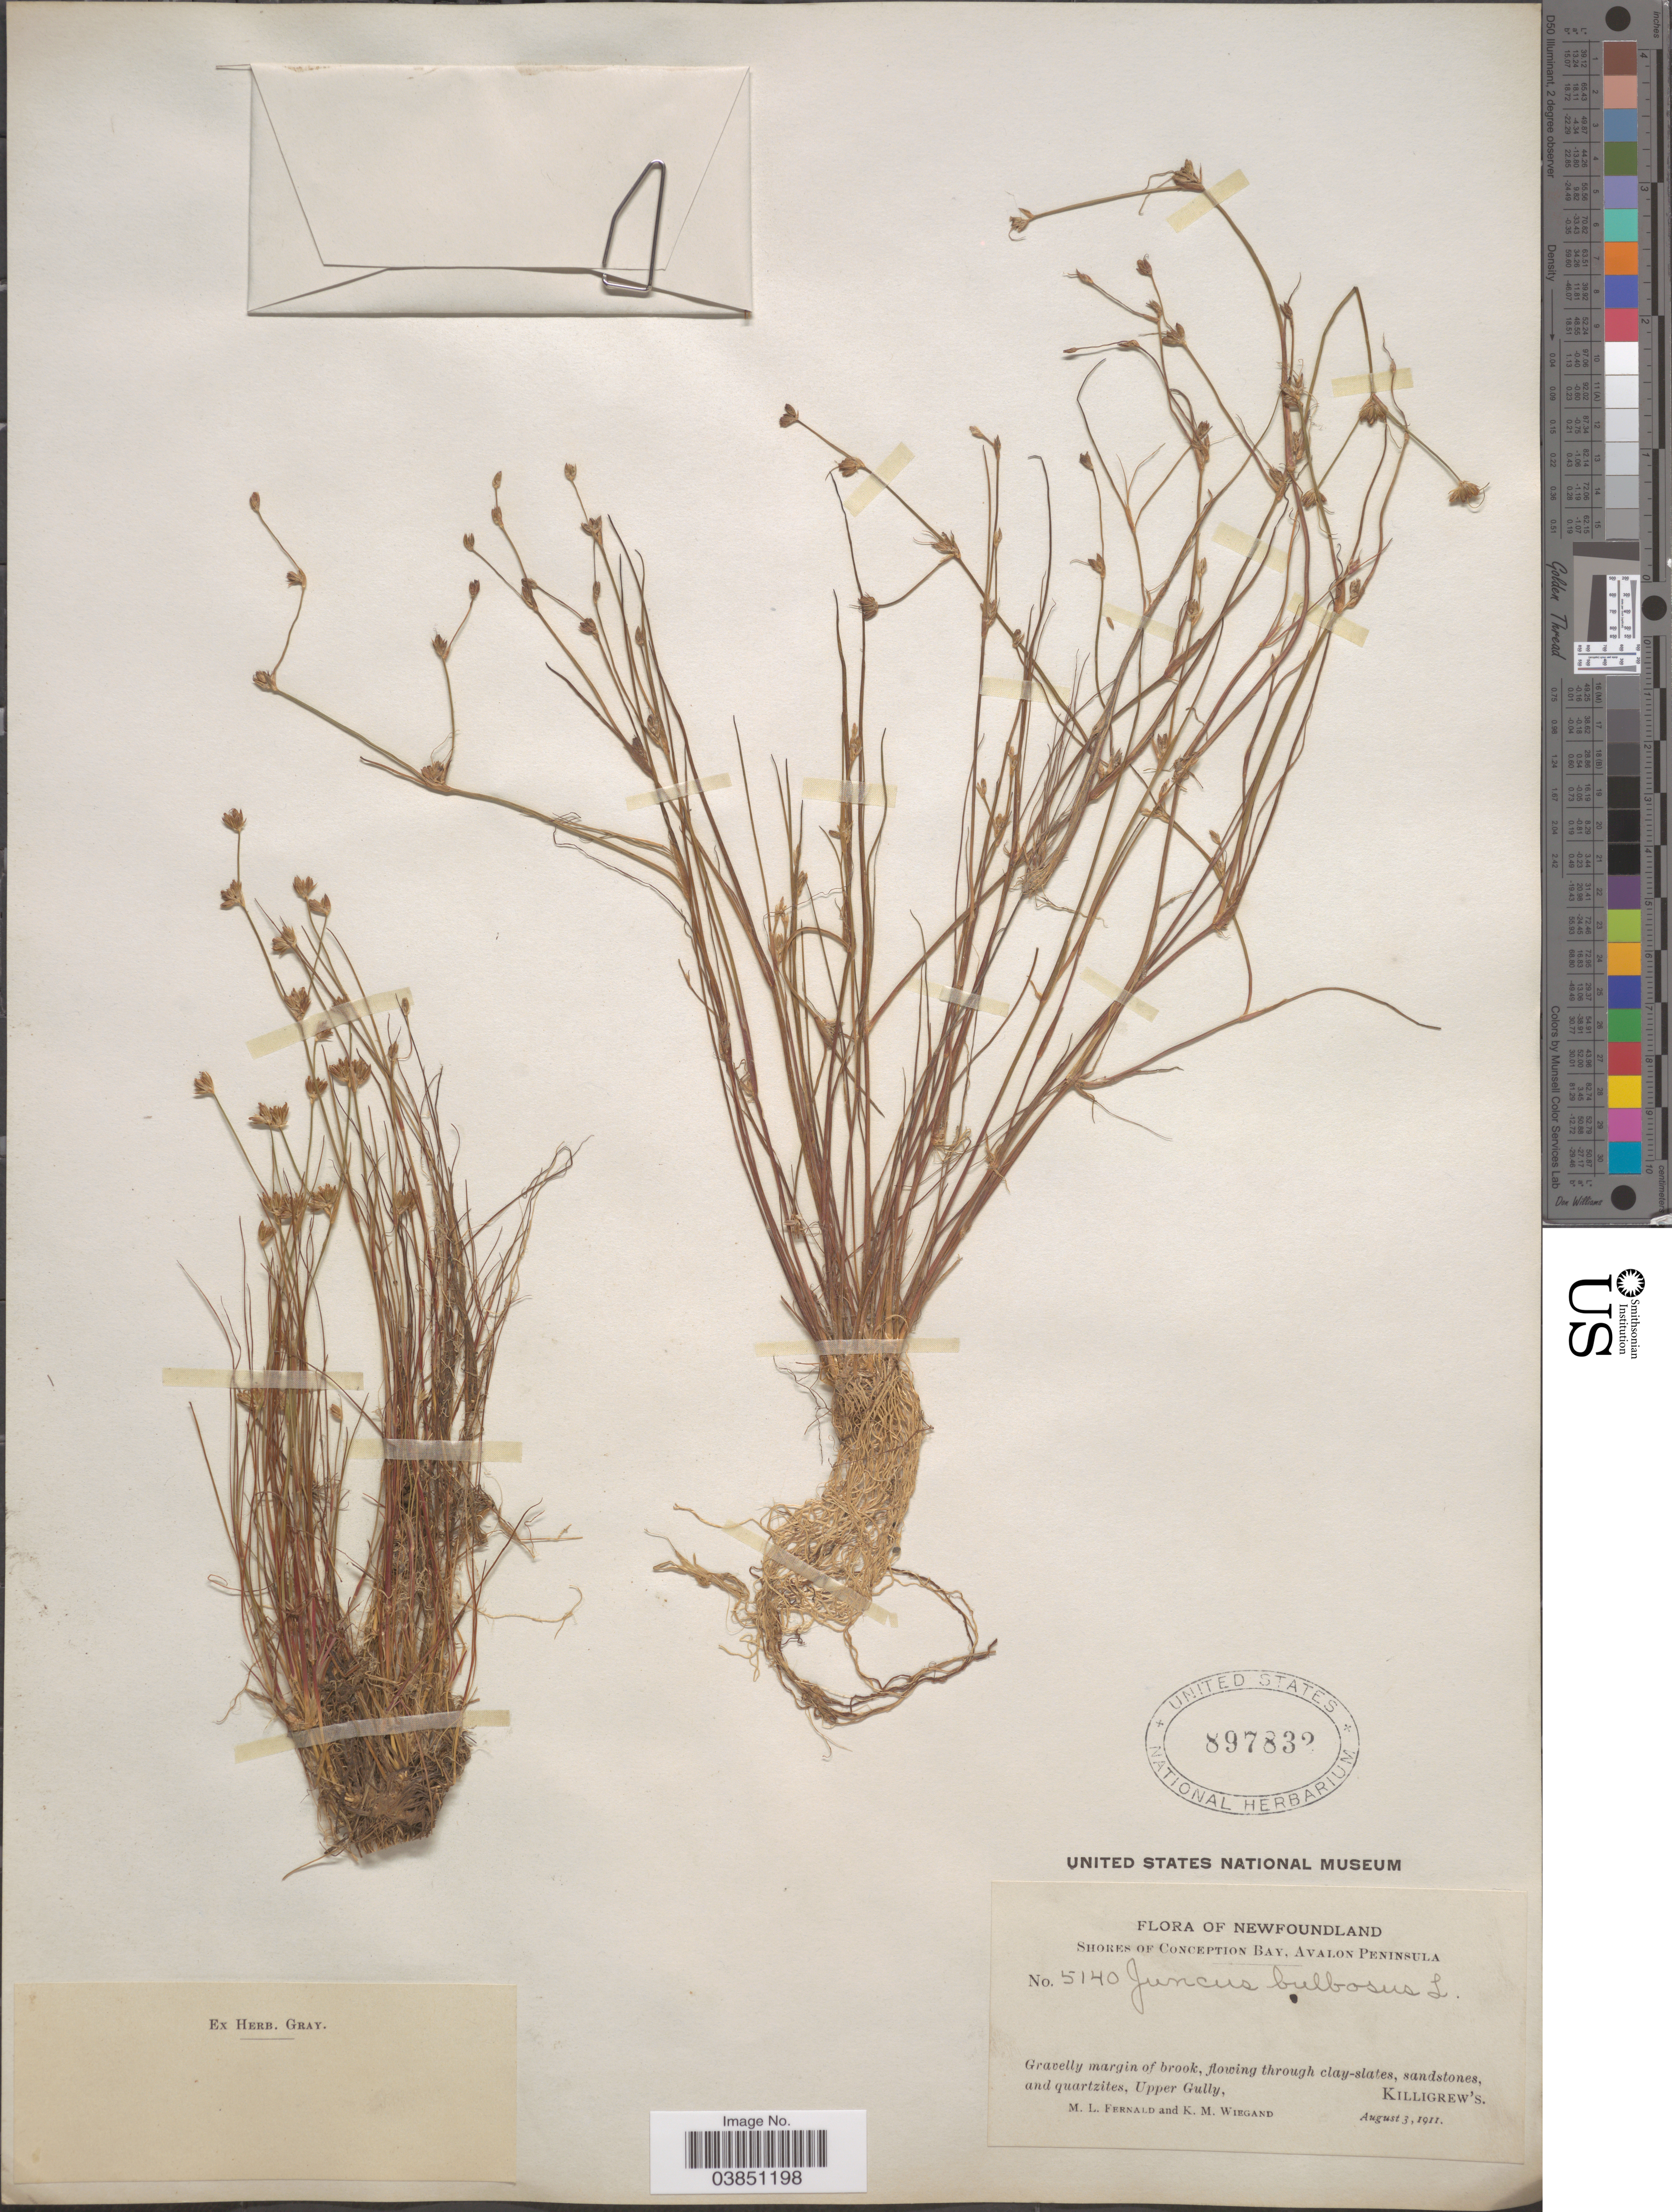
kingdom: Plantae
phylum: Tracheophyta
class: Liliopsida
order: Poales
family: Juncaceae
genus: Juncus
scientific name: Juncus bulbosus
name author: L.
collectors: M. L. Fernald & K. M. Wiegand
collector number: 5140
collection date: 1911-08-03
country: Canada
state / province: Newfoundland and Labrador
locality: Shores of Conception Bay, Avalon Peninsula. Upper Gully, Killigrew's.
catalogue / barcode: US 897832